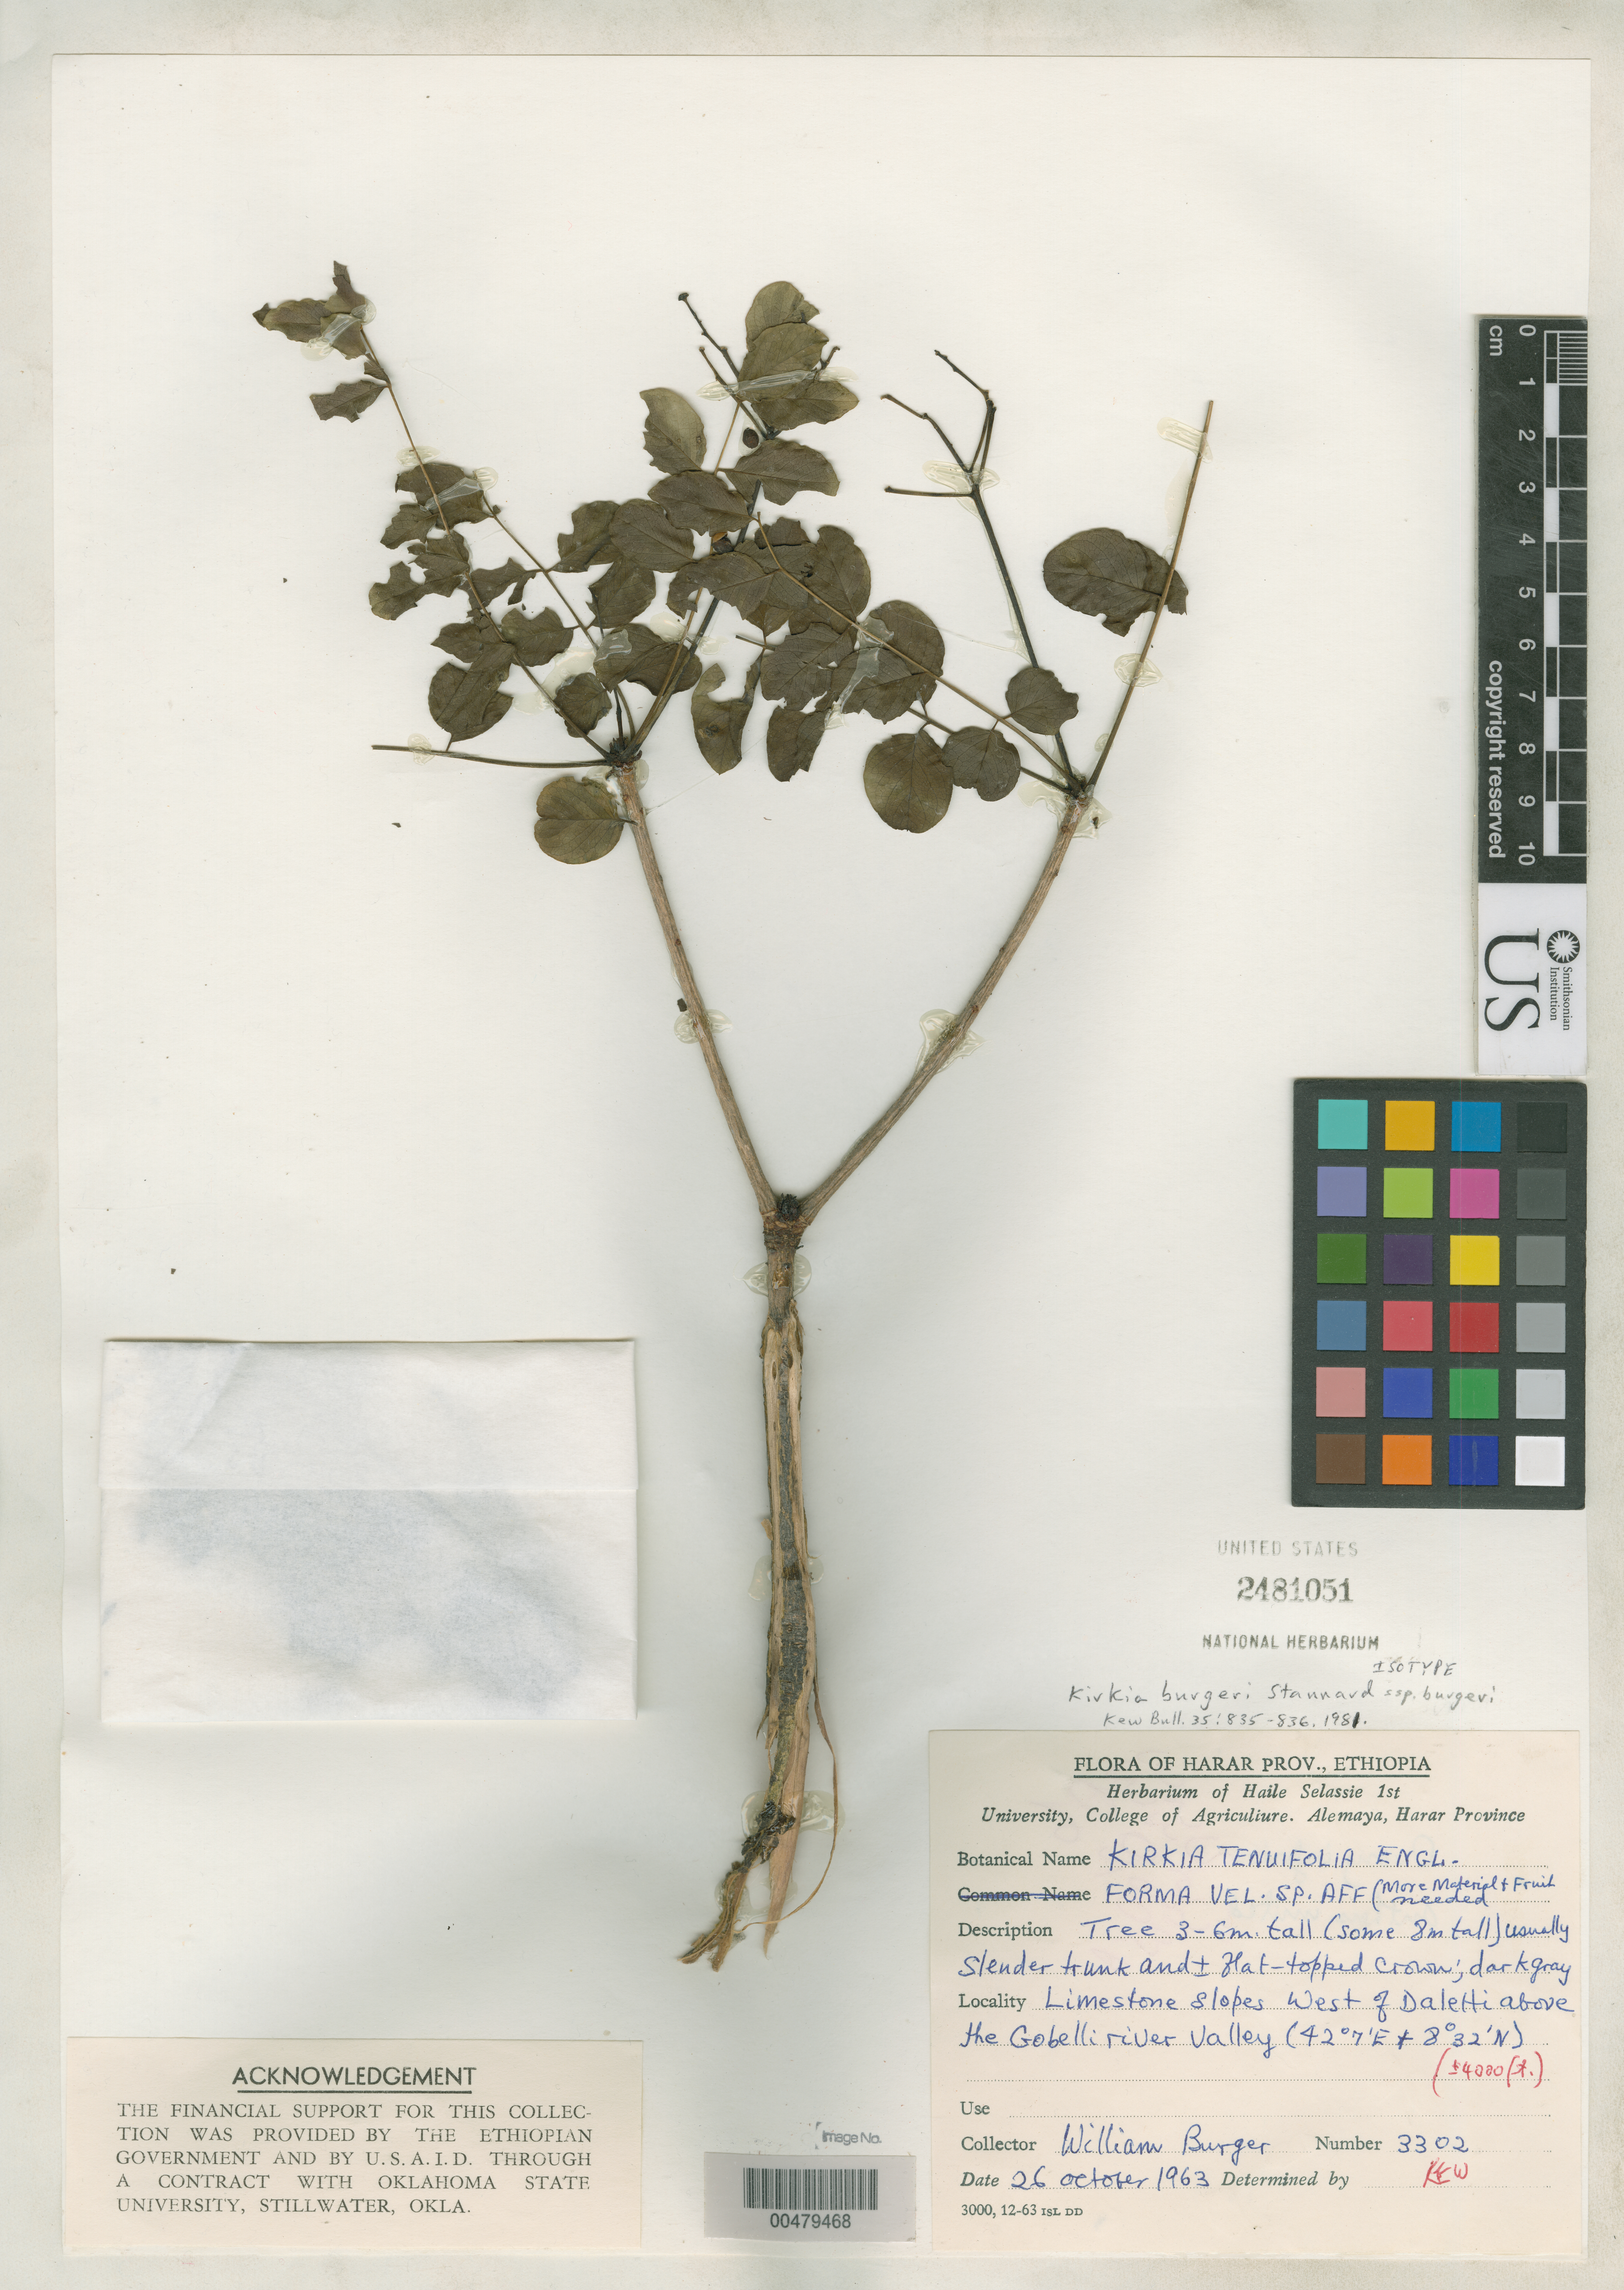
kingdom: Plantae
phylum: Tracheophyta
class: Magnoliopsida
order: Sapindales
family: Kirkiaceae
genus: Kirkia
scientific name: Kirkia burgeri subsp. burgeri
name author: Stannard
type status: Isotype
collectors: W. Burger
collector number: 3302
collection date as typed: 26 Oct 1963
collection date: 1963-10-26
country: Ethiopia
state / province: Harari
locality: Limestone slopes W of Daletti above Gobelli River Valley.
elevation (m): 1219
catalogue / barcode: US 2481051